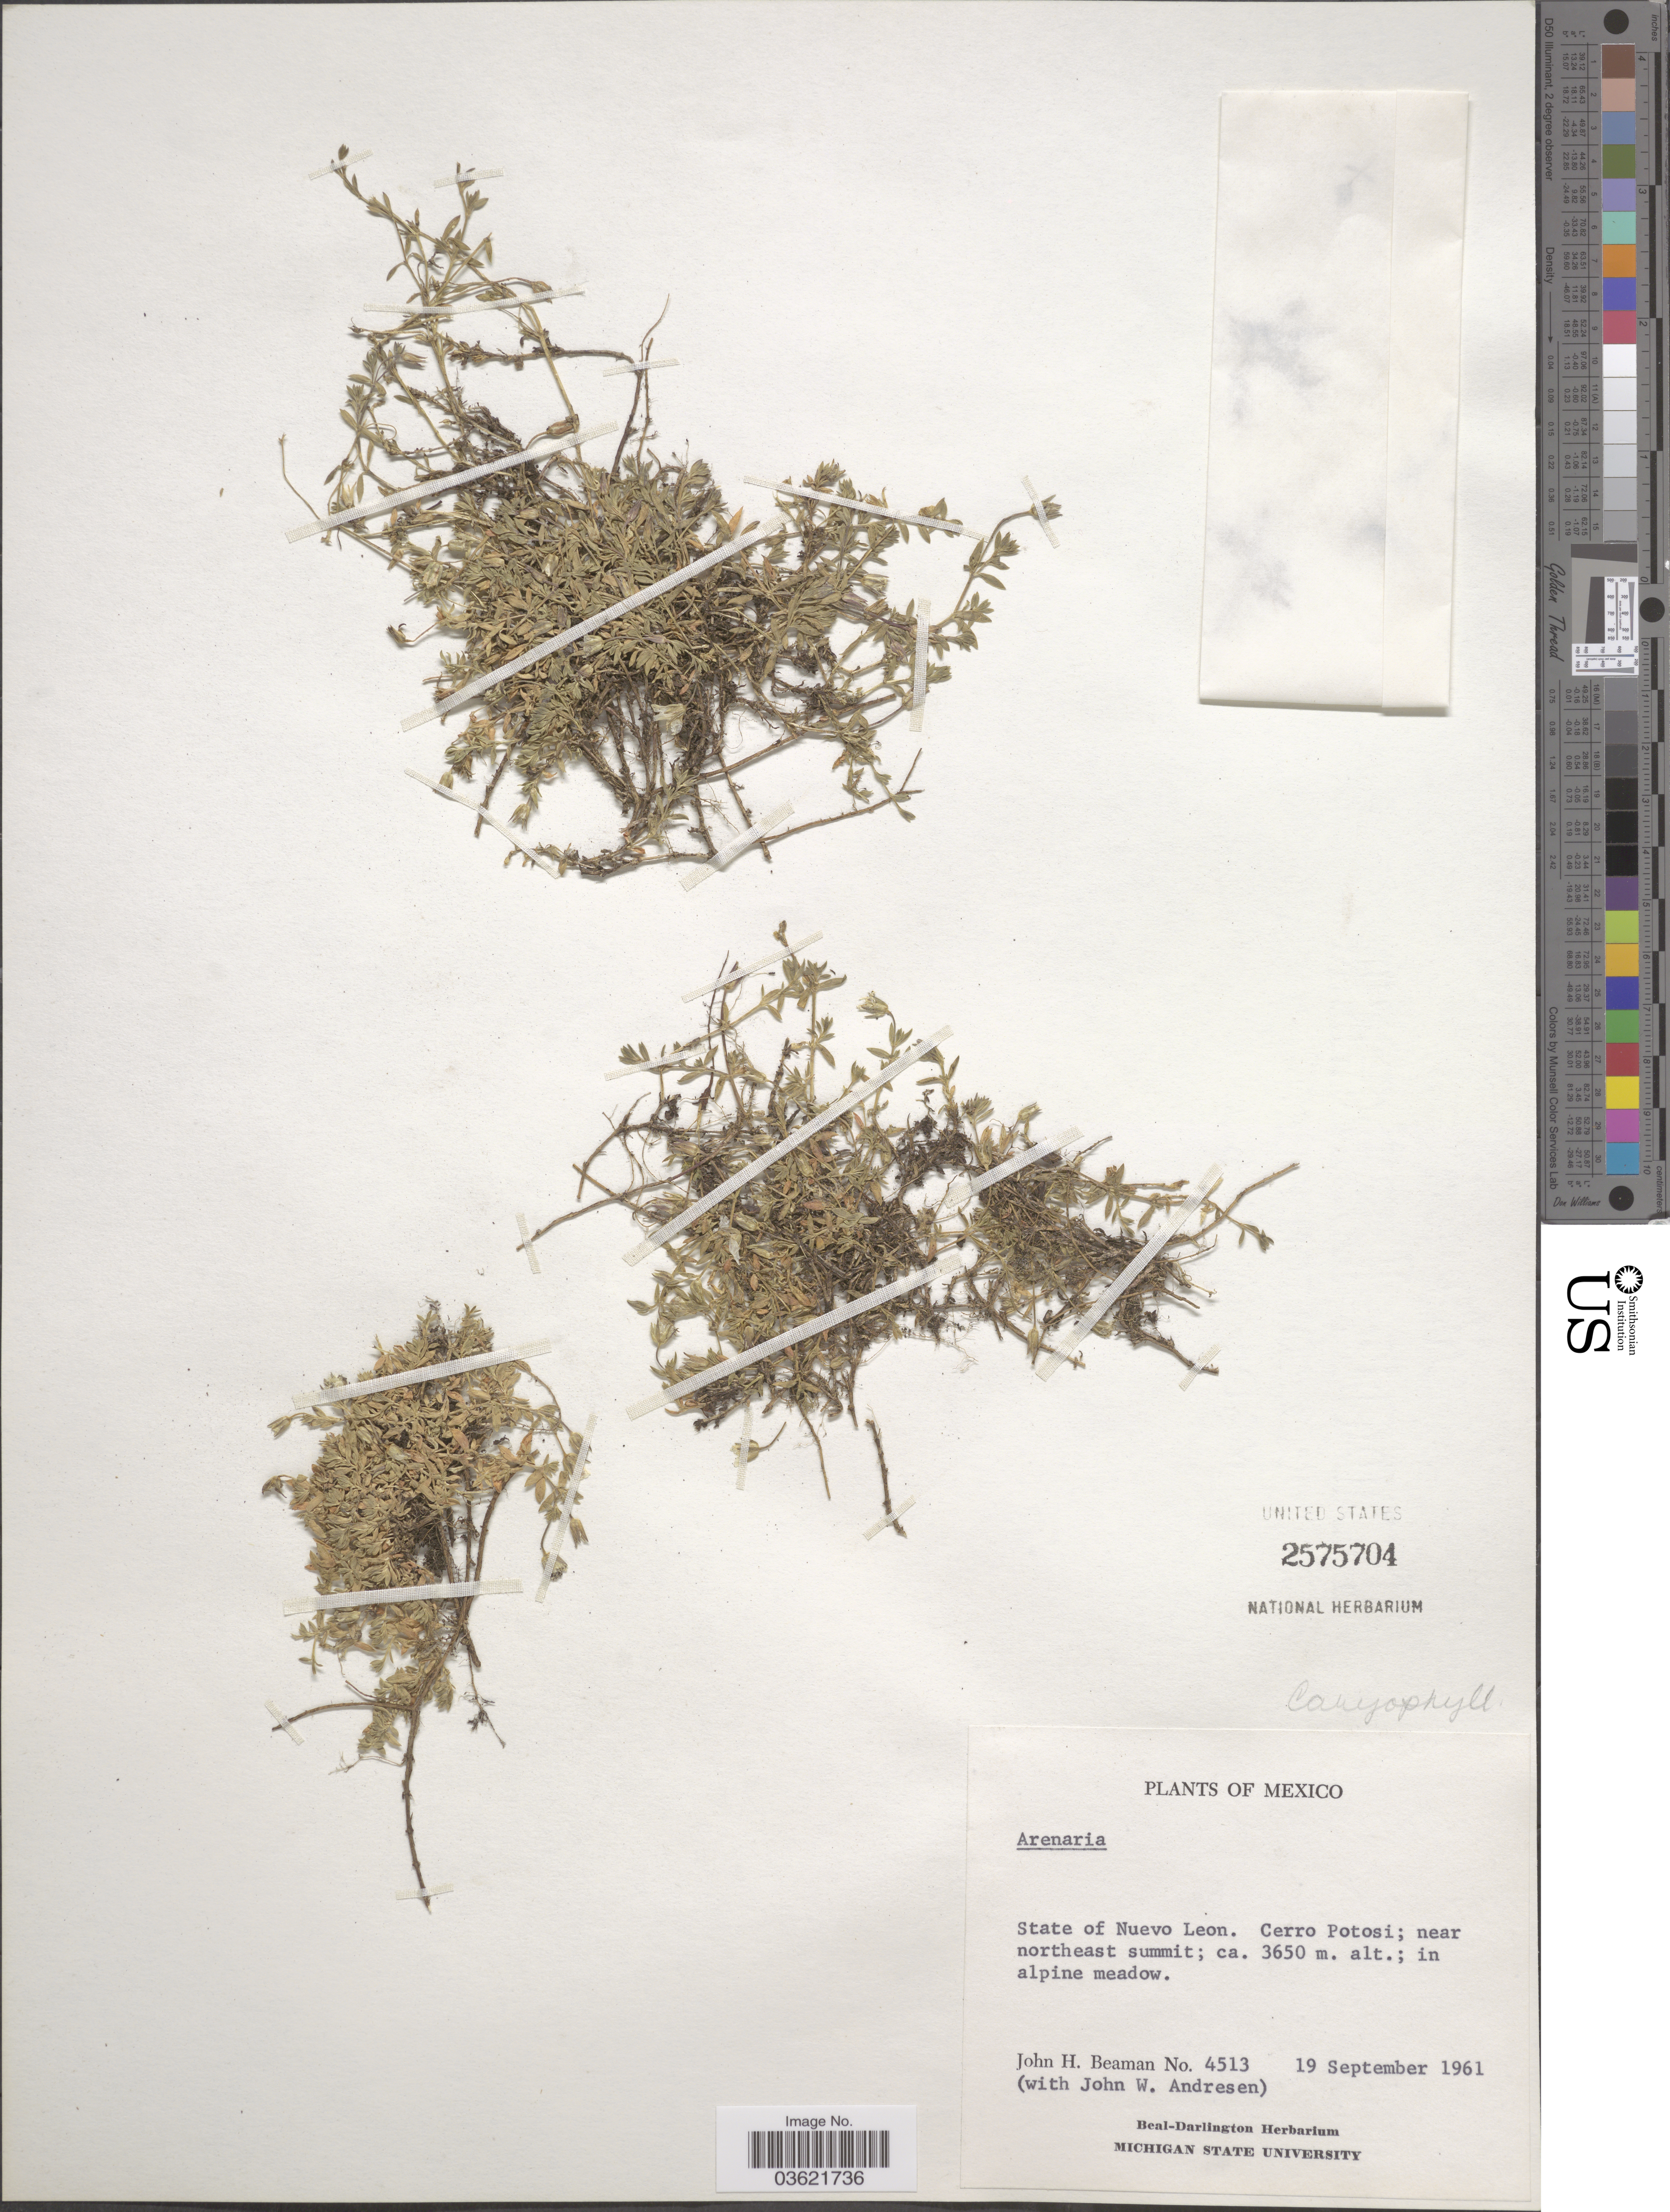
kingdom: Plantae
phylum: Tracheophyta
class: Magnoliopsida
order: Caryophyllales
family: Caryophyllaceae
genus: Arenaria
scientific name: Arenaria sp.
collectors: J. H. Beaman & J. Andrésen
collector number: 4513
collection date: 1961-09-19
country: Mexico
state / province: Nuevo León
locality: Cerro Potosi; near northeast summit.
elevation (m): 3650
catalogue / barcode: US 2575704